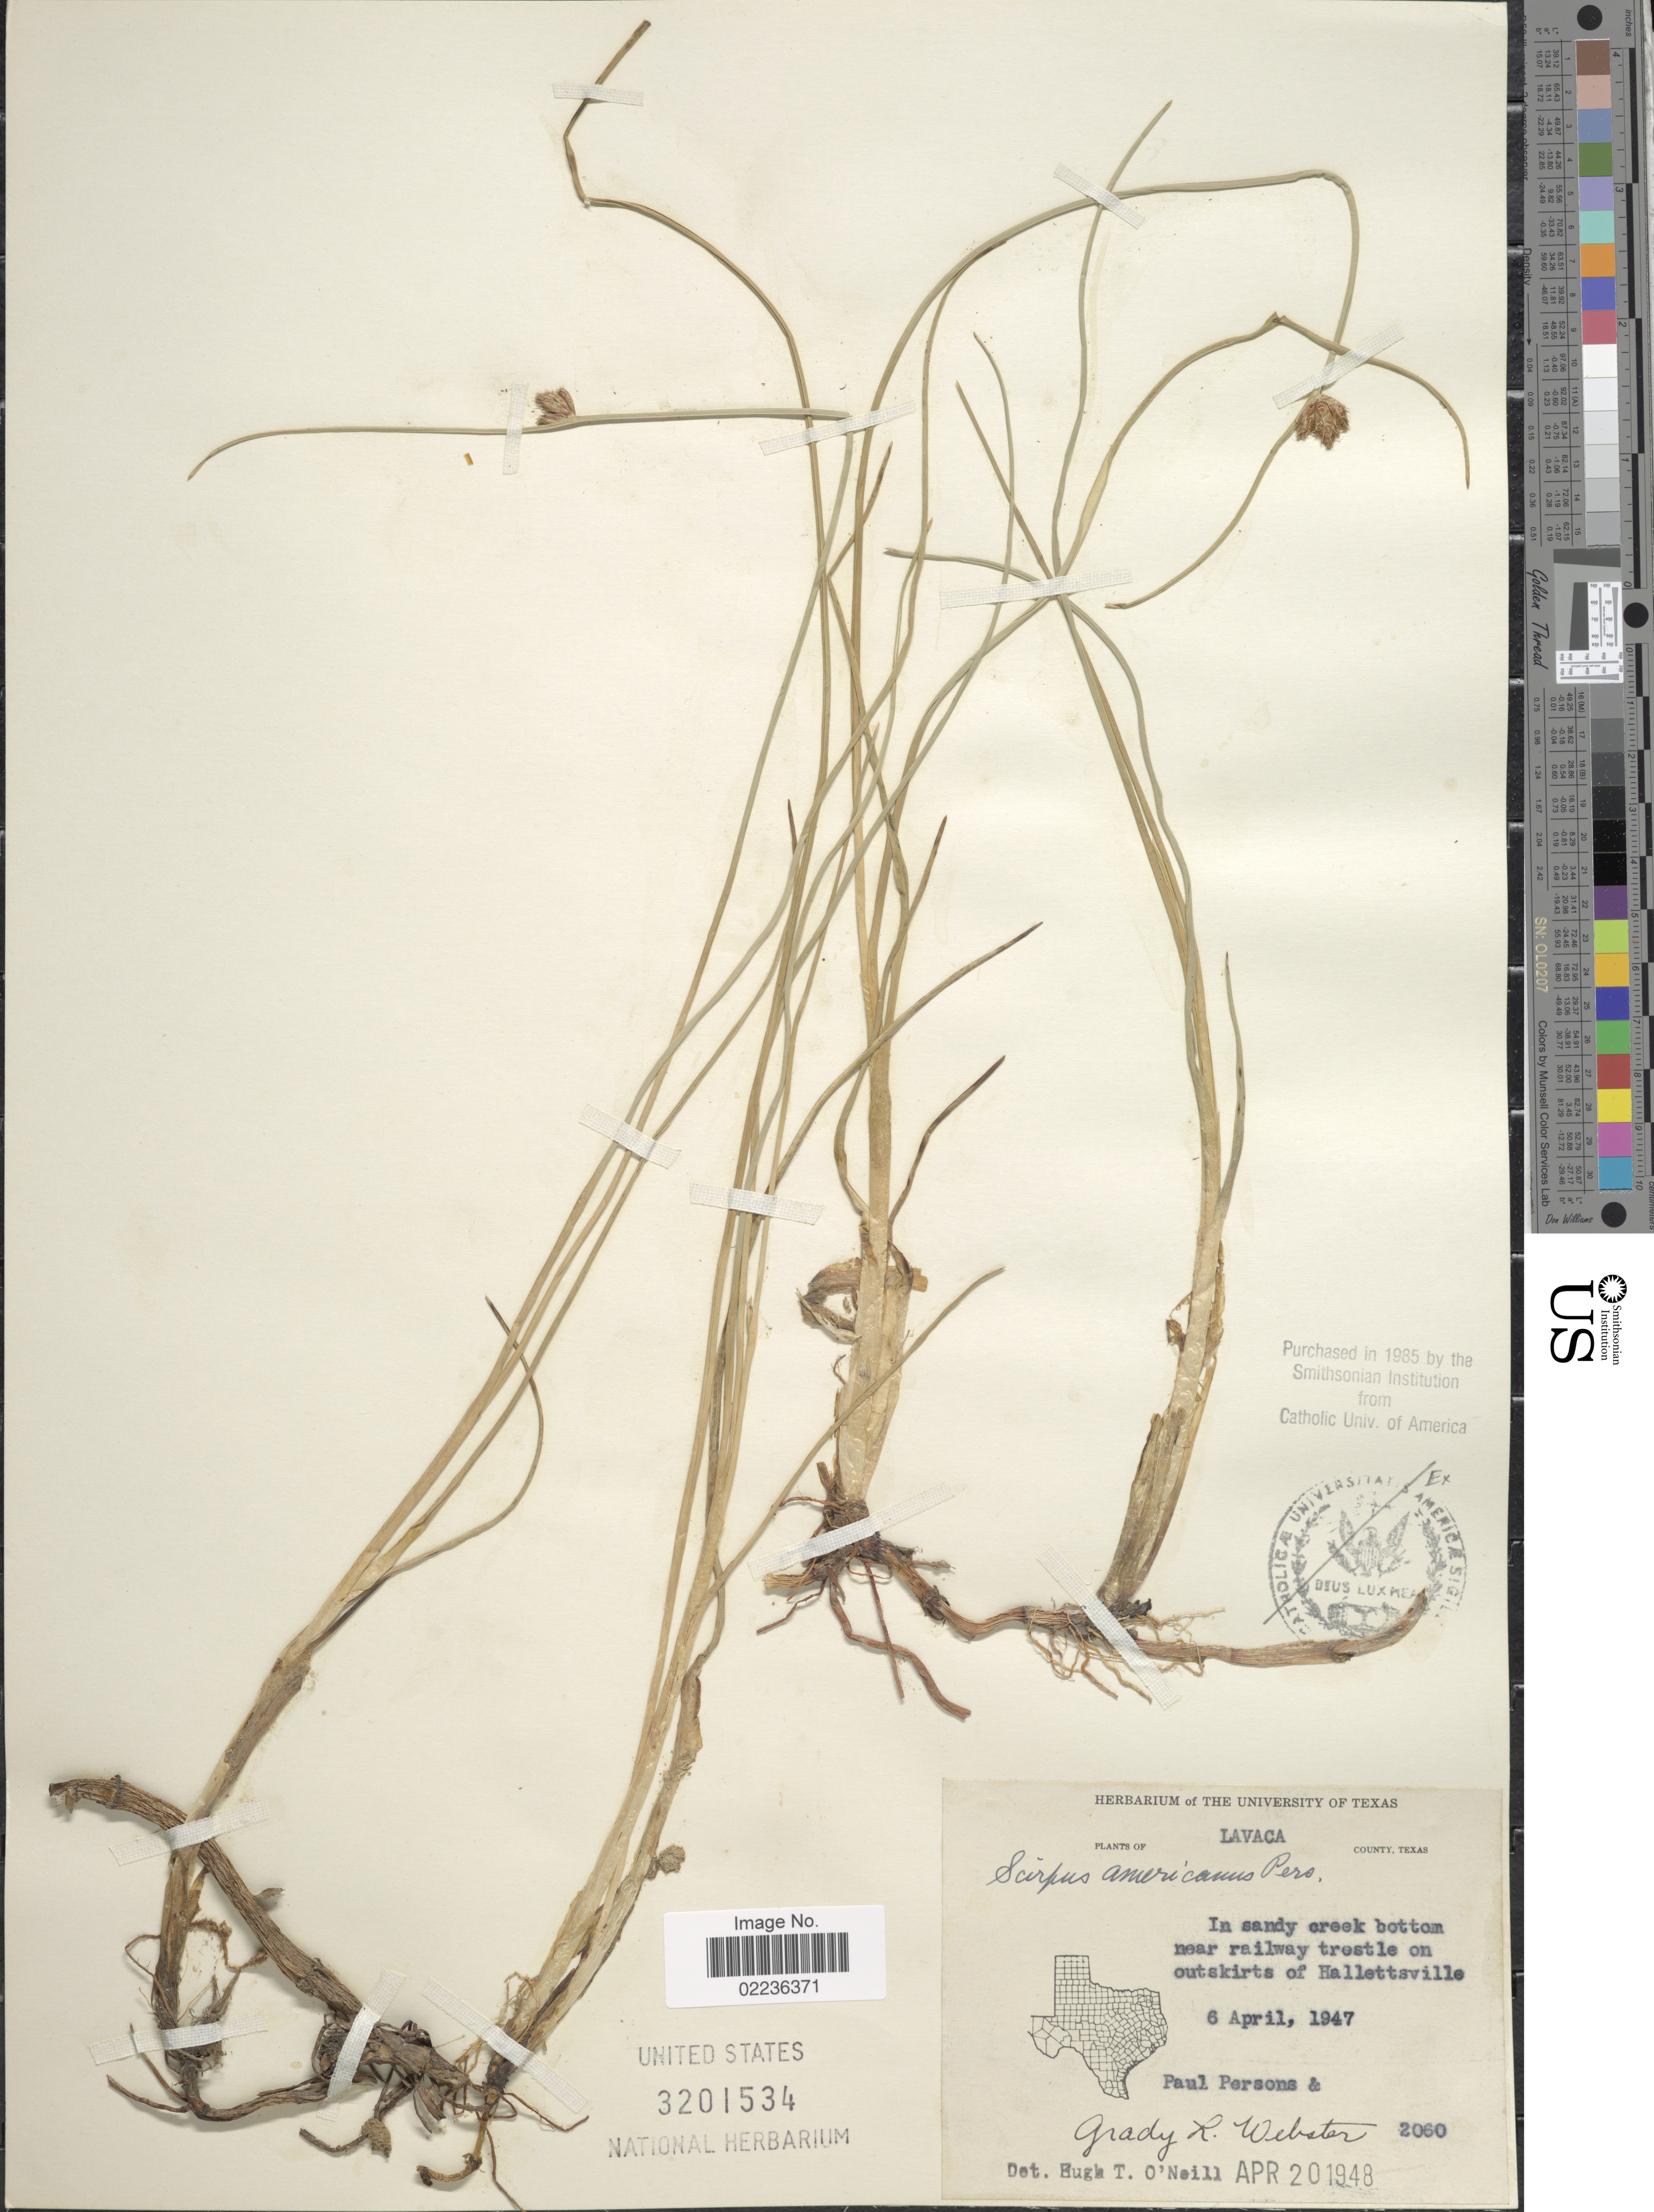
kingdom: Plantae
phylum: Tracheophyta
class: Liliopsida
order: Poales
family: Cyperaceae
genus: Schoenoplectus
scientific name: Schoenoplectus pungens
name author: (Vahl) Palla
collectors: P. Persons & G. L. Webster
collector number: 2060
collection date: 1947-04-06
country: United States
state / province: Texas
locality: Lavaca County, in sandy creek bottom near railway trestle on outskirts of Halletsville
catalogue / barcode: US 3201534